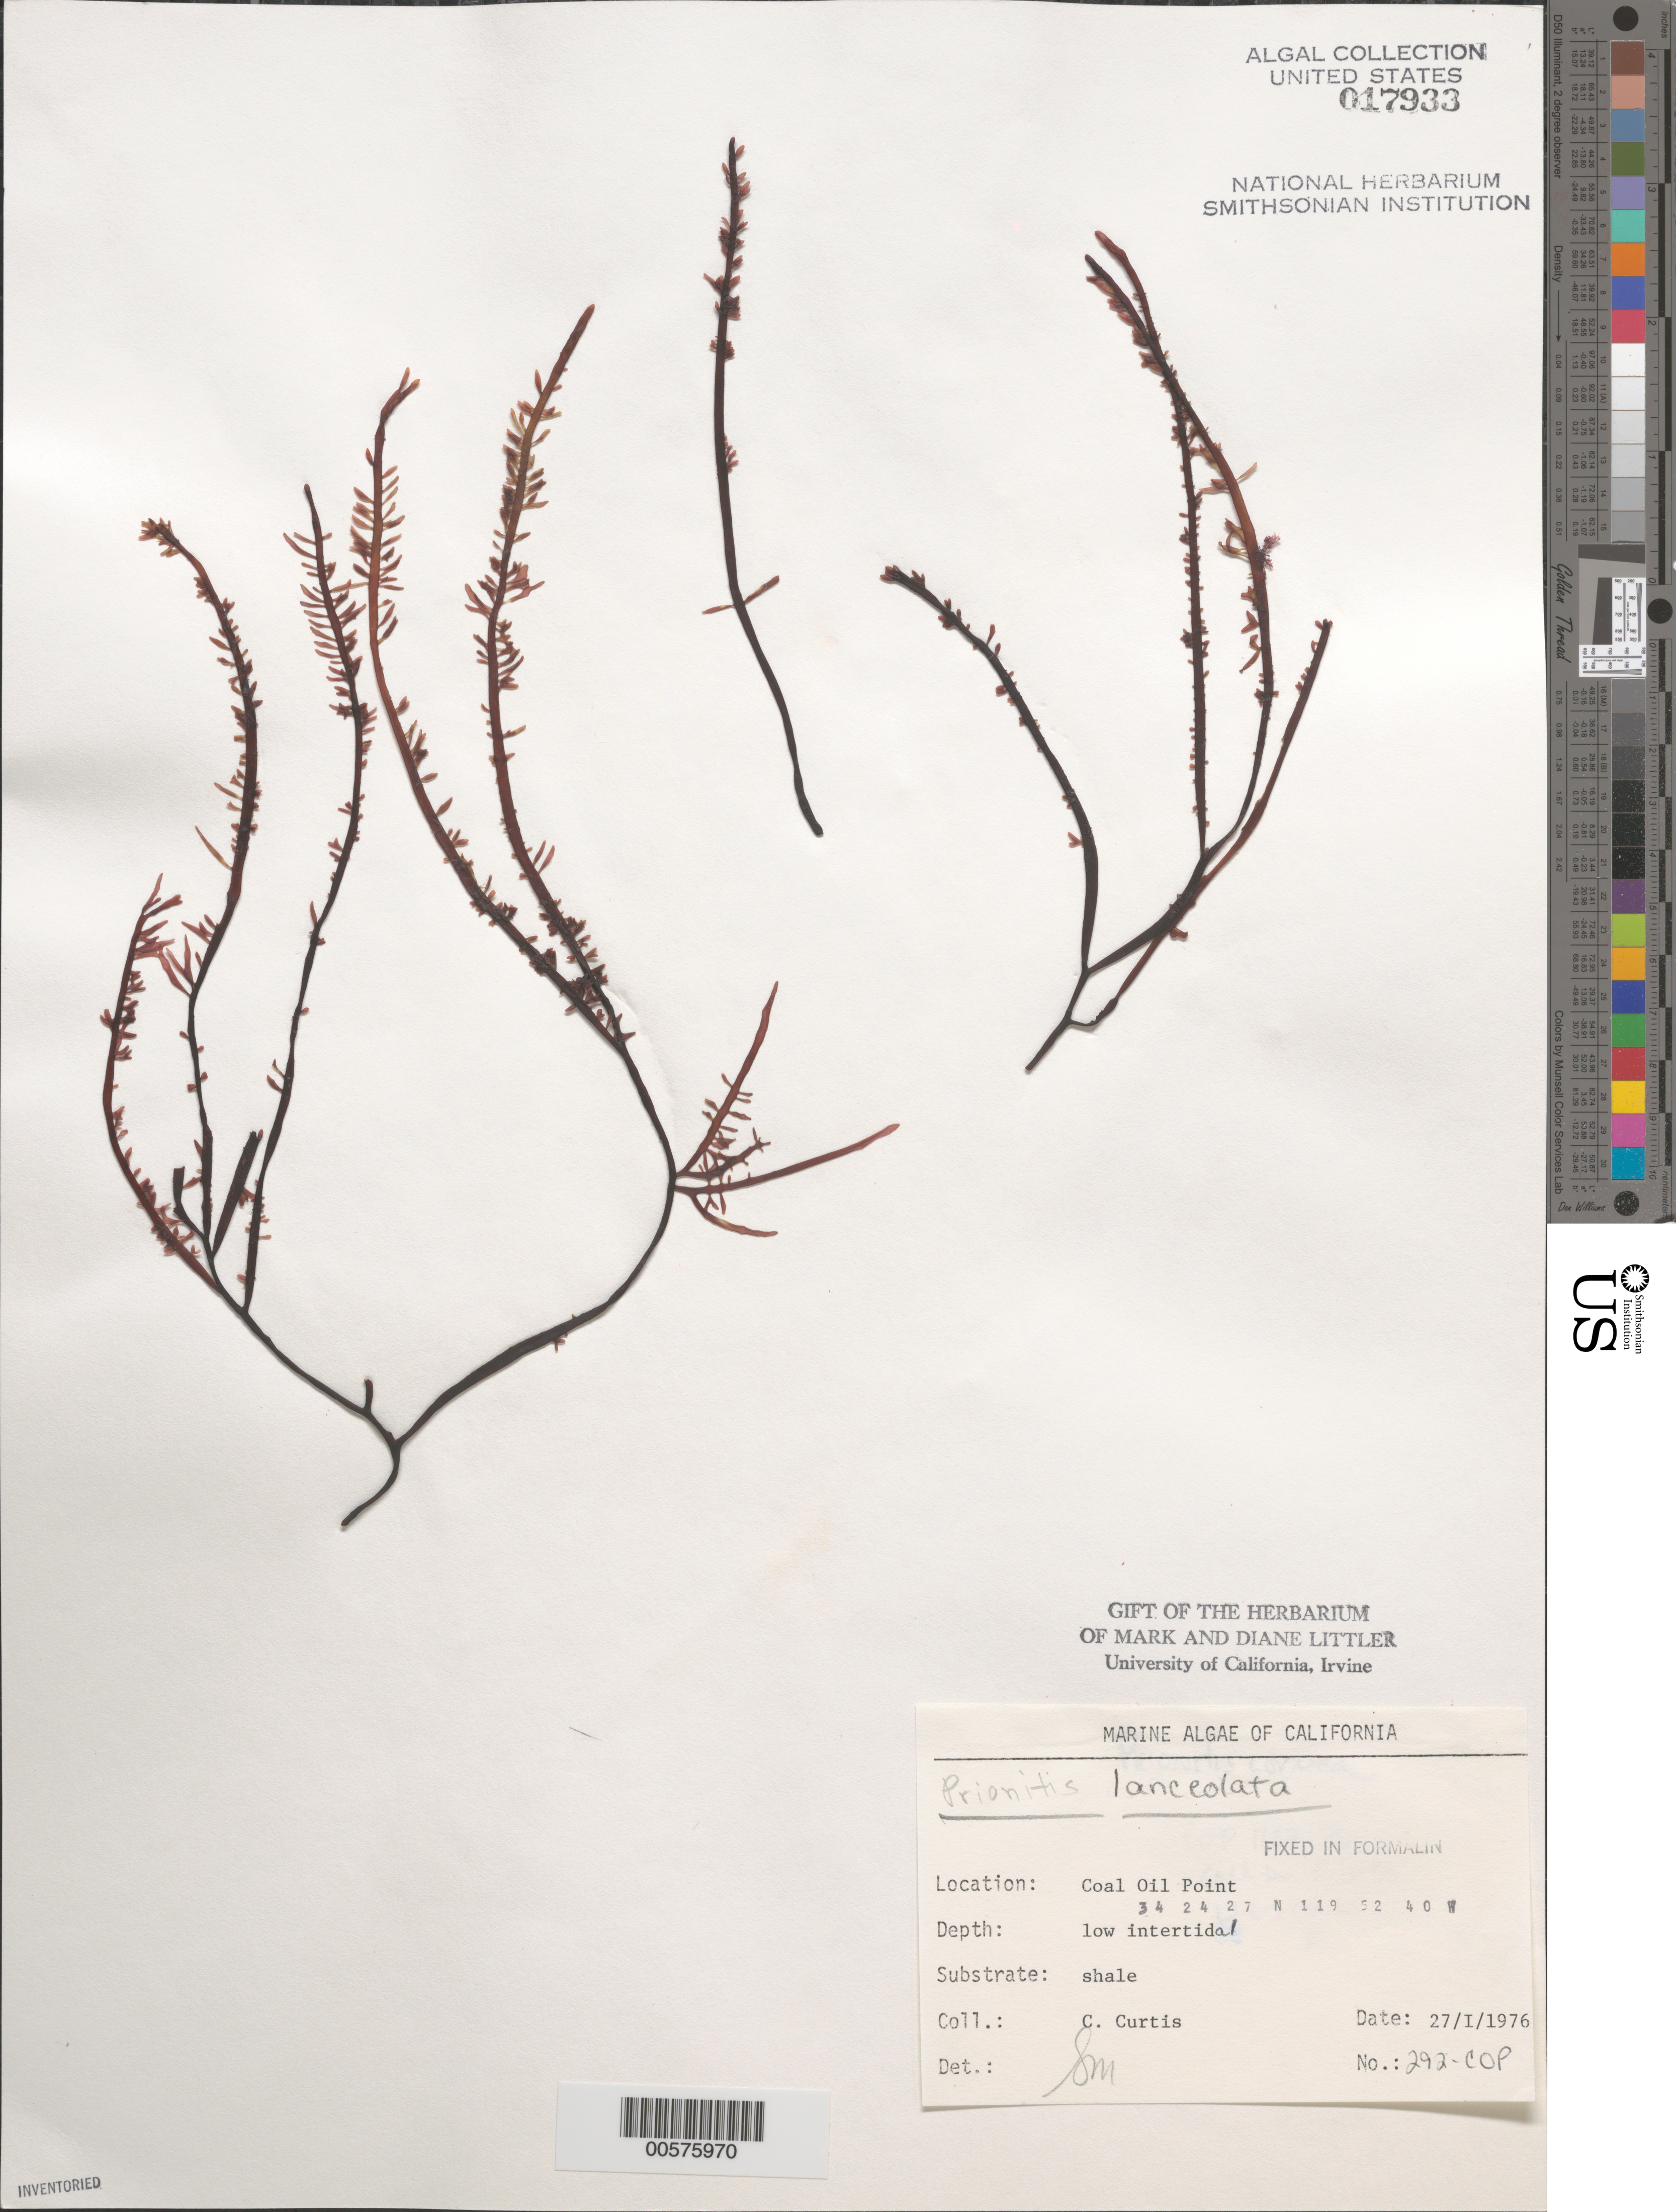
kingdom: Plantae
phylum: Rhodophyta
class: Florideophyceae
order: Cryptonemiales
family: Cryptonemiaceae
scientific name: Prionitis lanceolata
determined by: Murray, S. N.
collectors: C. Curtis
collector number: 292-cop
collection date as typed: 27 Jan 1976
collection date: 1976-01-27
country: United States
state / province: California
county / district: Santa Barbara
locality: Coal Oil Point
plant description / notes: BLM-SOCALBIGHT Rocky Intertidal Survey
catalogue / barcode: US 17933